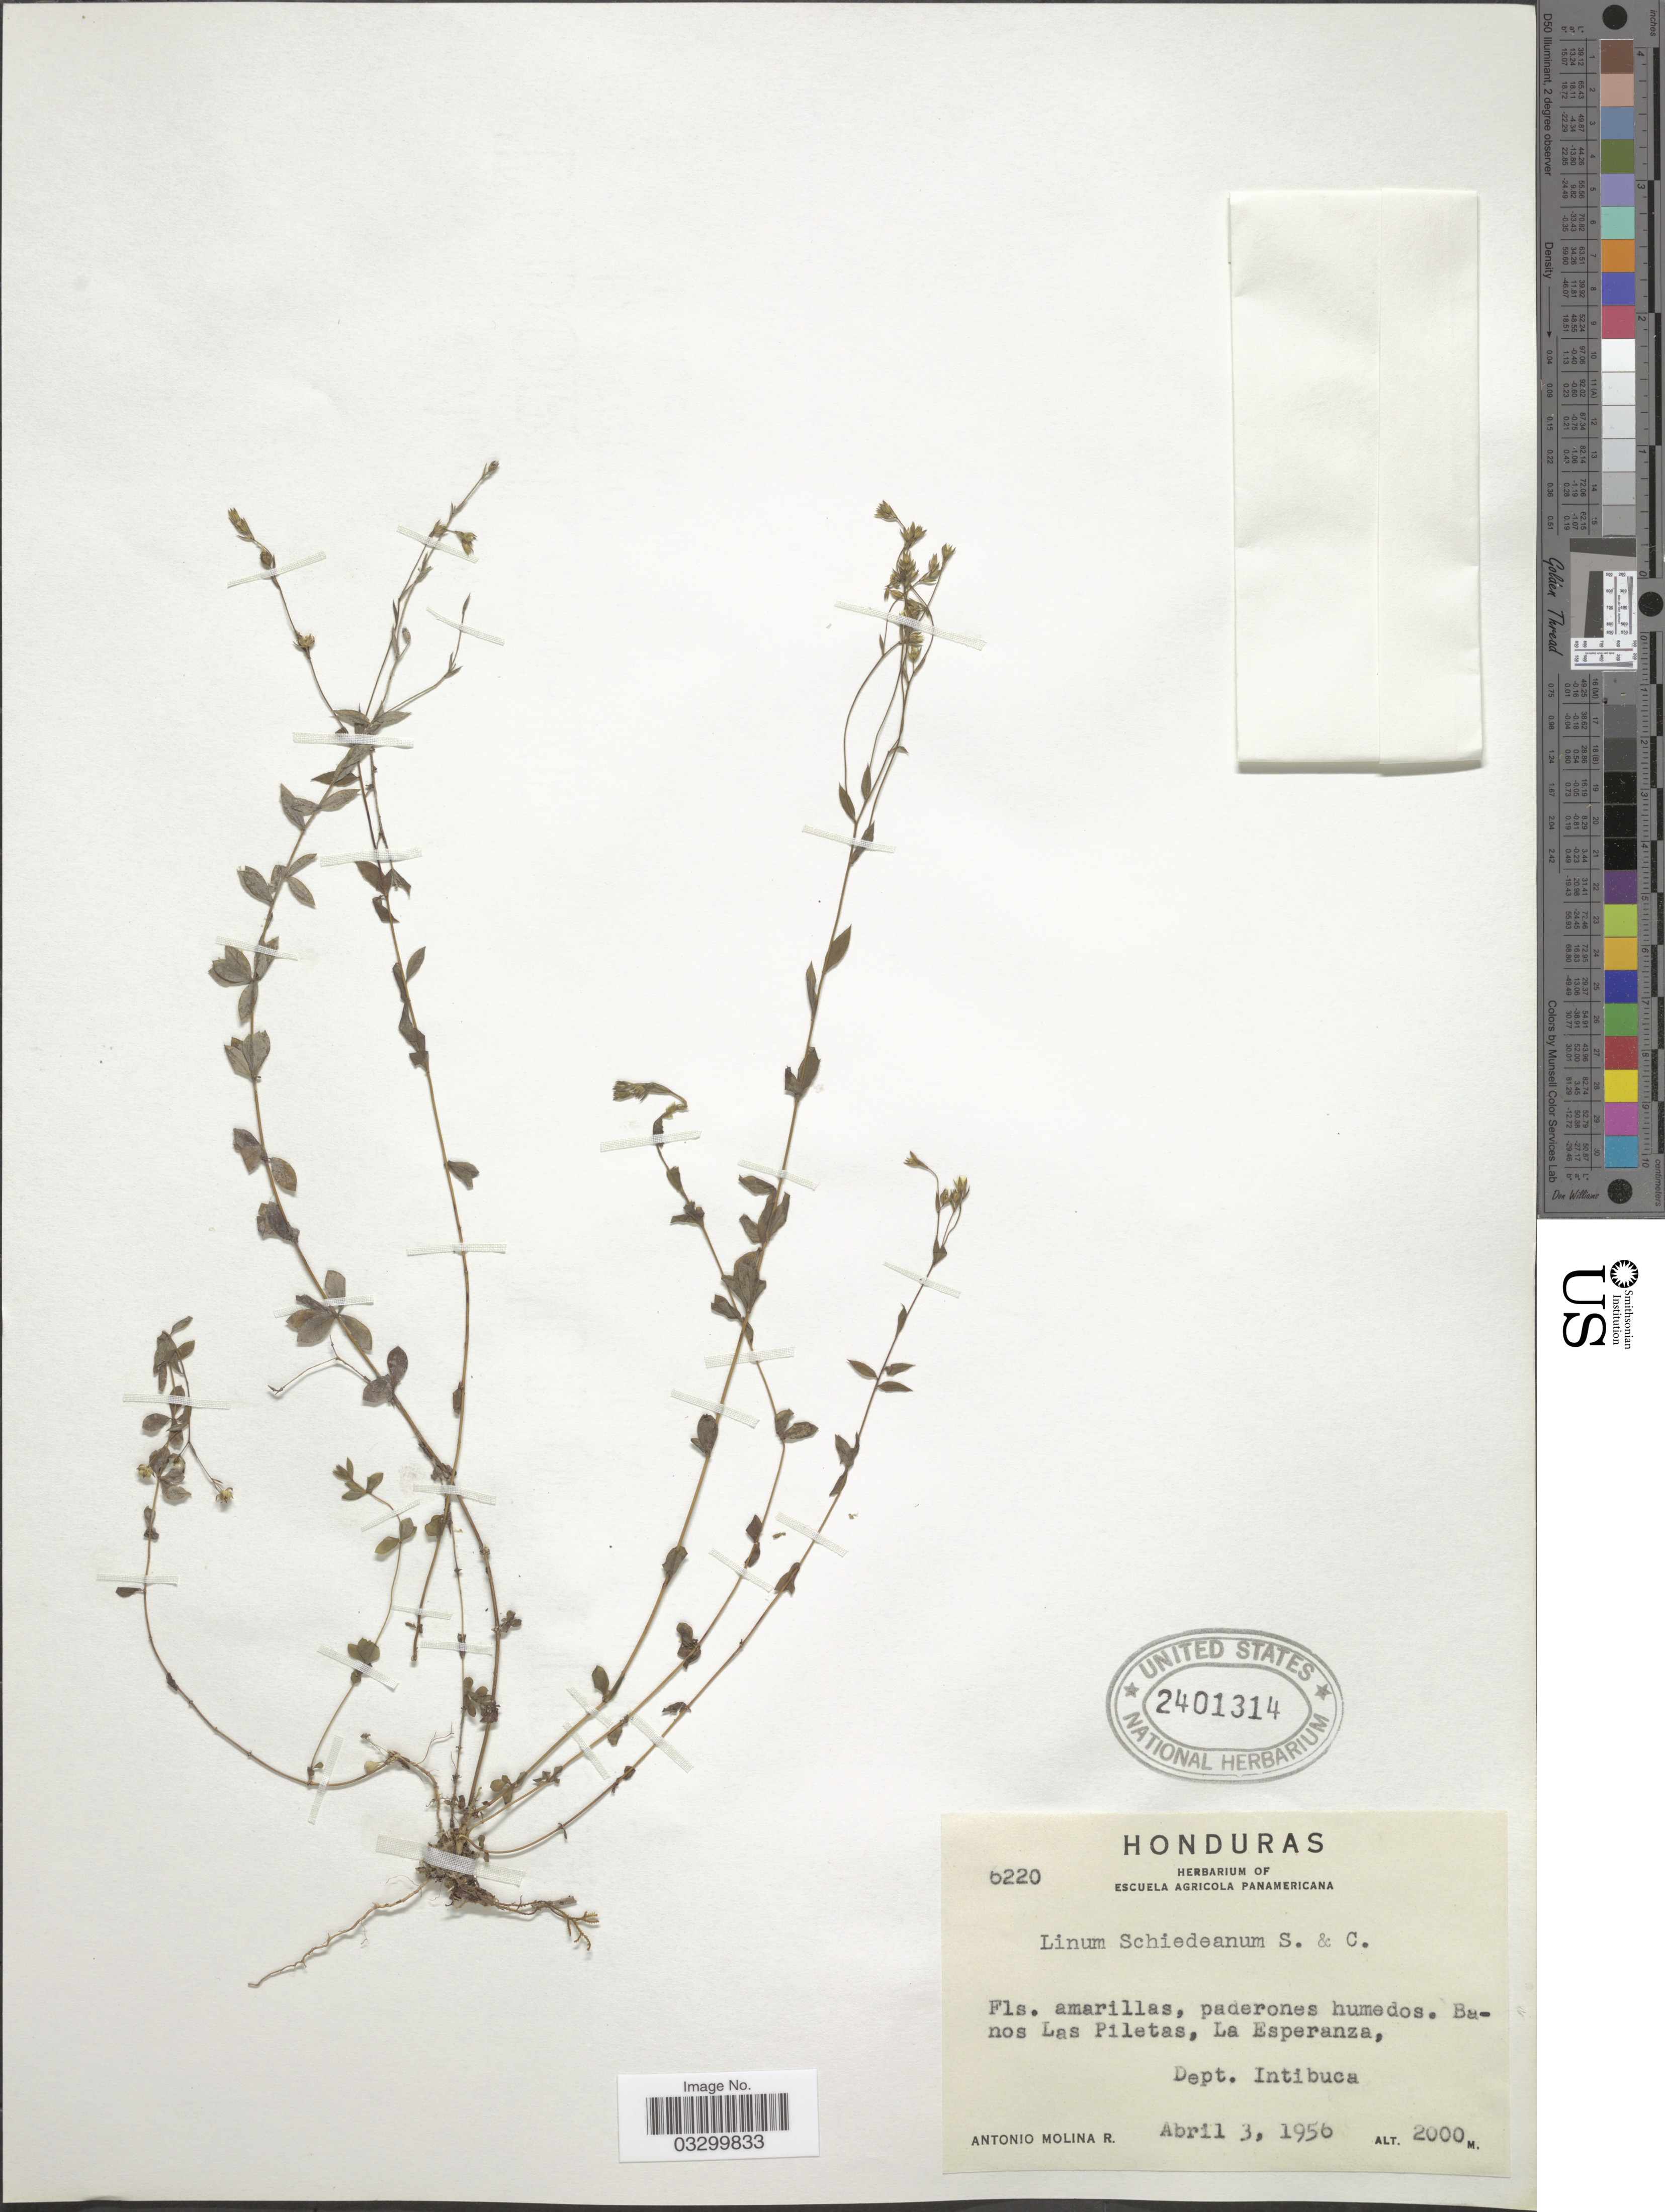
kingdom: Plantae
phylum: Tracheophyta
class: Magnoliopsida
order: Malpighiales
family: Linaceae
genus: Linum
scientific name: Linum schiedeanum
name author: Schltdl. & Cham.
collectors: A. Molina R.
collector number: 6220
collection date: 1956-04-03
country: Honduras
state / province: Intibuca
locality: Banos Las Pilletas, La Esperanza, Dept. Intibuca.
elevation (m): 2000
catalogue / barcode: US 2401314